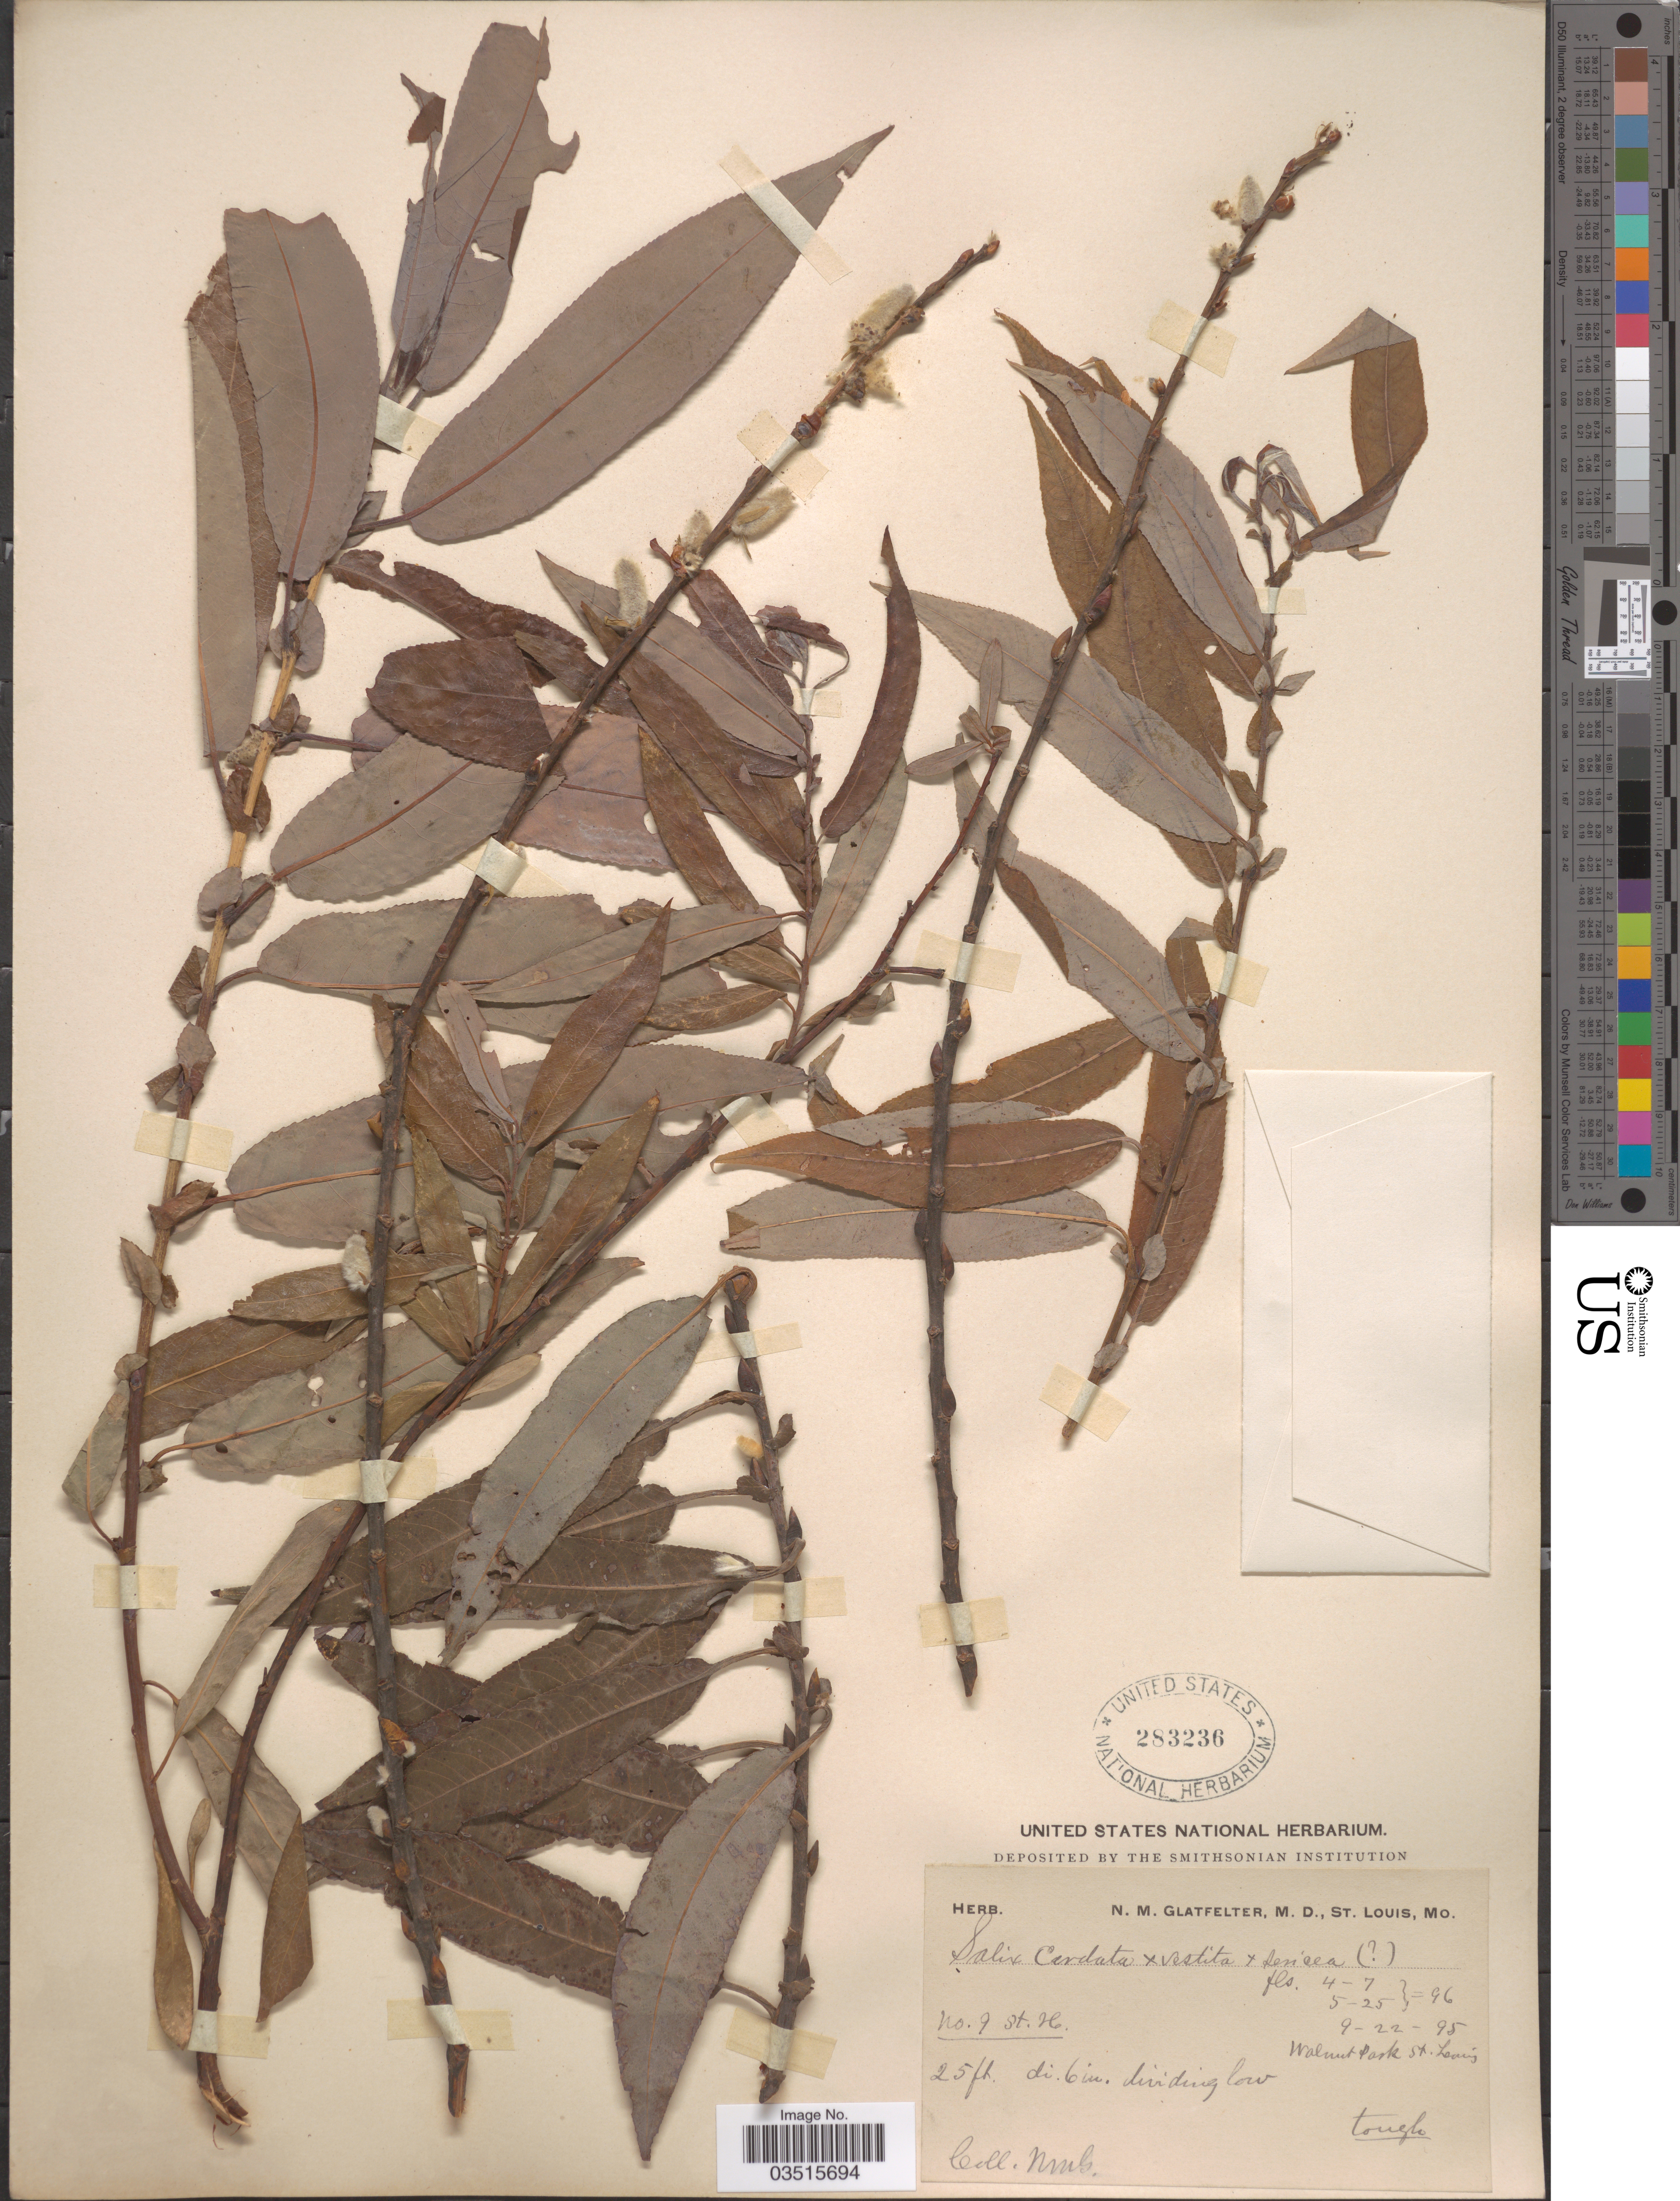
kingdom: Plantae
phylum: Tracheophyta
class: Magnoliopsida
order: Malpighiales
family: Salicaceae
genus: Salix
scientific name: Salix missouriensis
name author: Bebb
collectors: N. M. Glatfelter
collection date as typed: Transcribed d/m/y: 22/9/95 to 25/5/96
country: United States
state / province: Missouri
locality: Walnut Park. St. Louis.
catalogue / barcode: US 283236